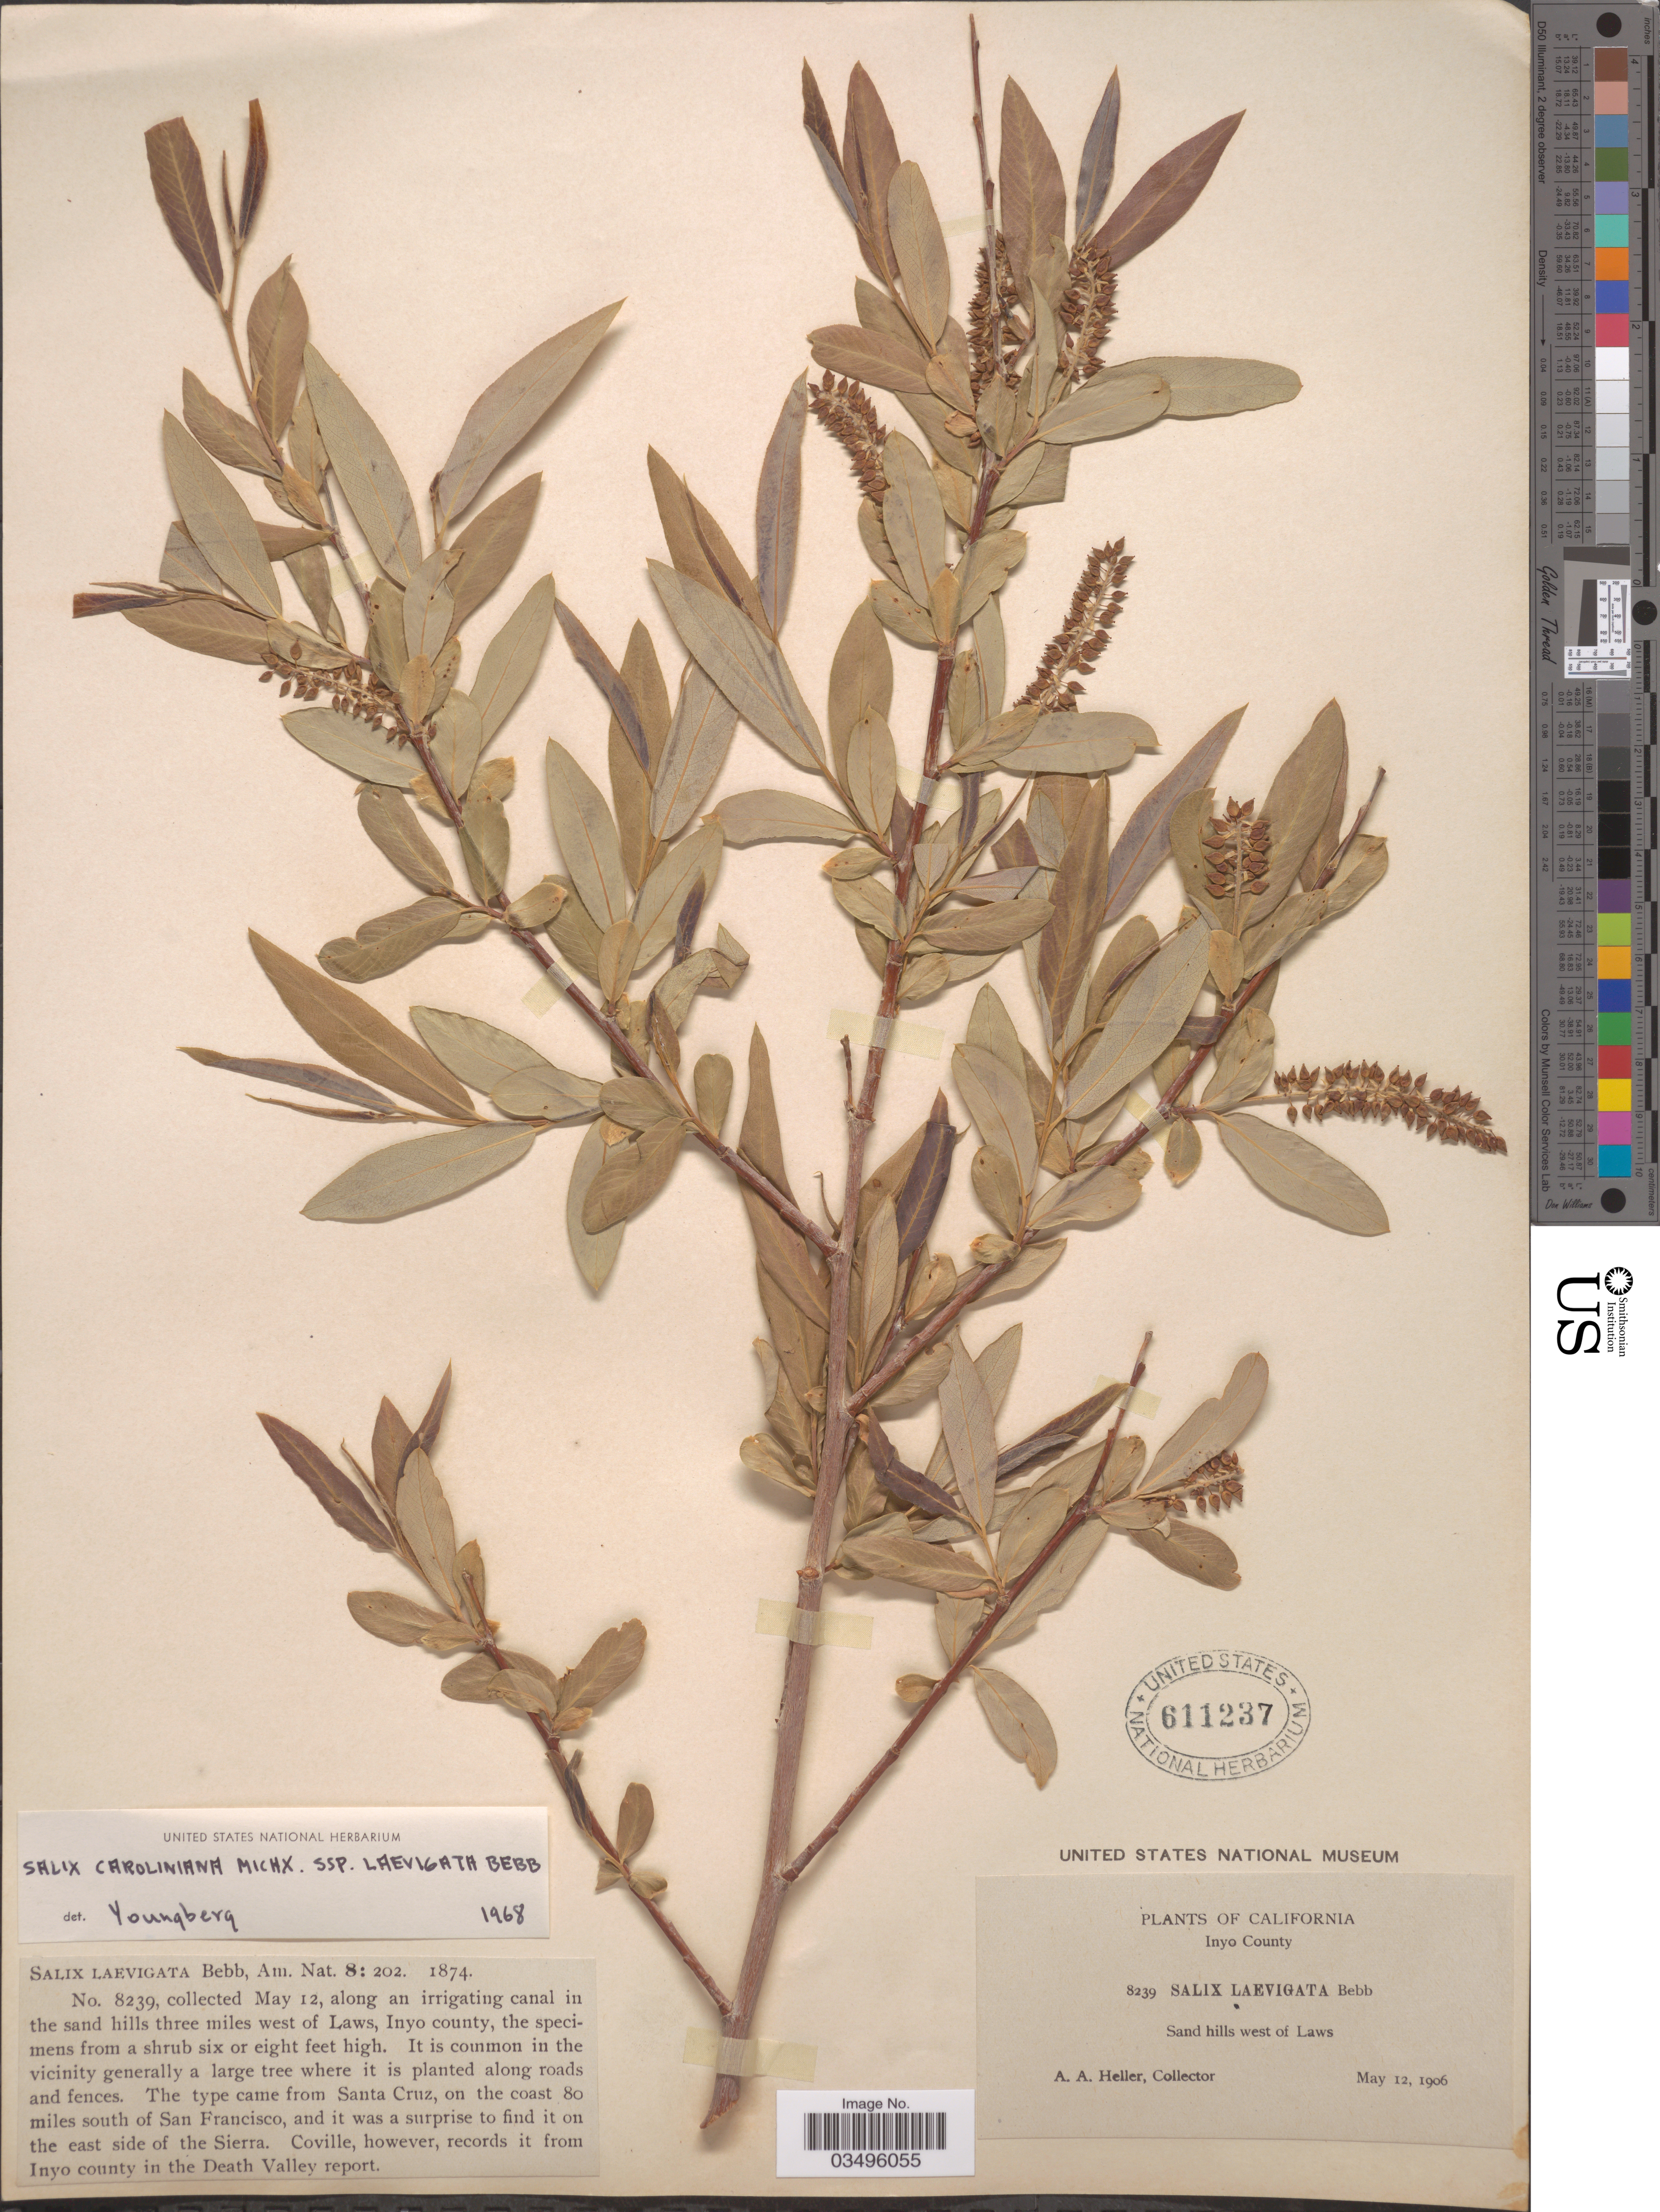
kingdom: Plantae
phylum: Tracheophyta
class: Magnoliopsida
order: Malpighiales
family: Salicaceae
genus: Salix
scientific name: Salix caroliniana subsp. laevigata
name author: Bebb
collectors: A. A. Heller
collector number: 8239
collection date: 1906-05-12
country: United States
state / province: California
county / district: Inyo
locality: Along an irrigating canal in the sand hills three miles west of Laws, Inyo County.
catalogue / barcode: US 611237